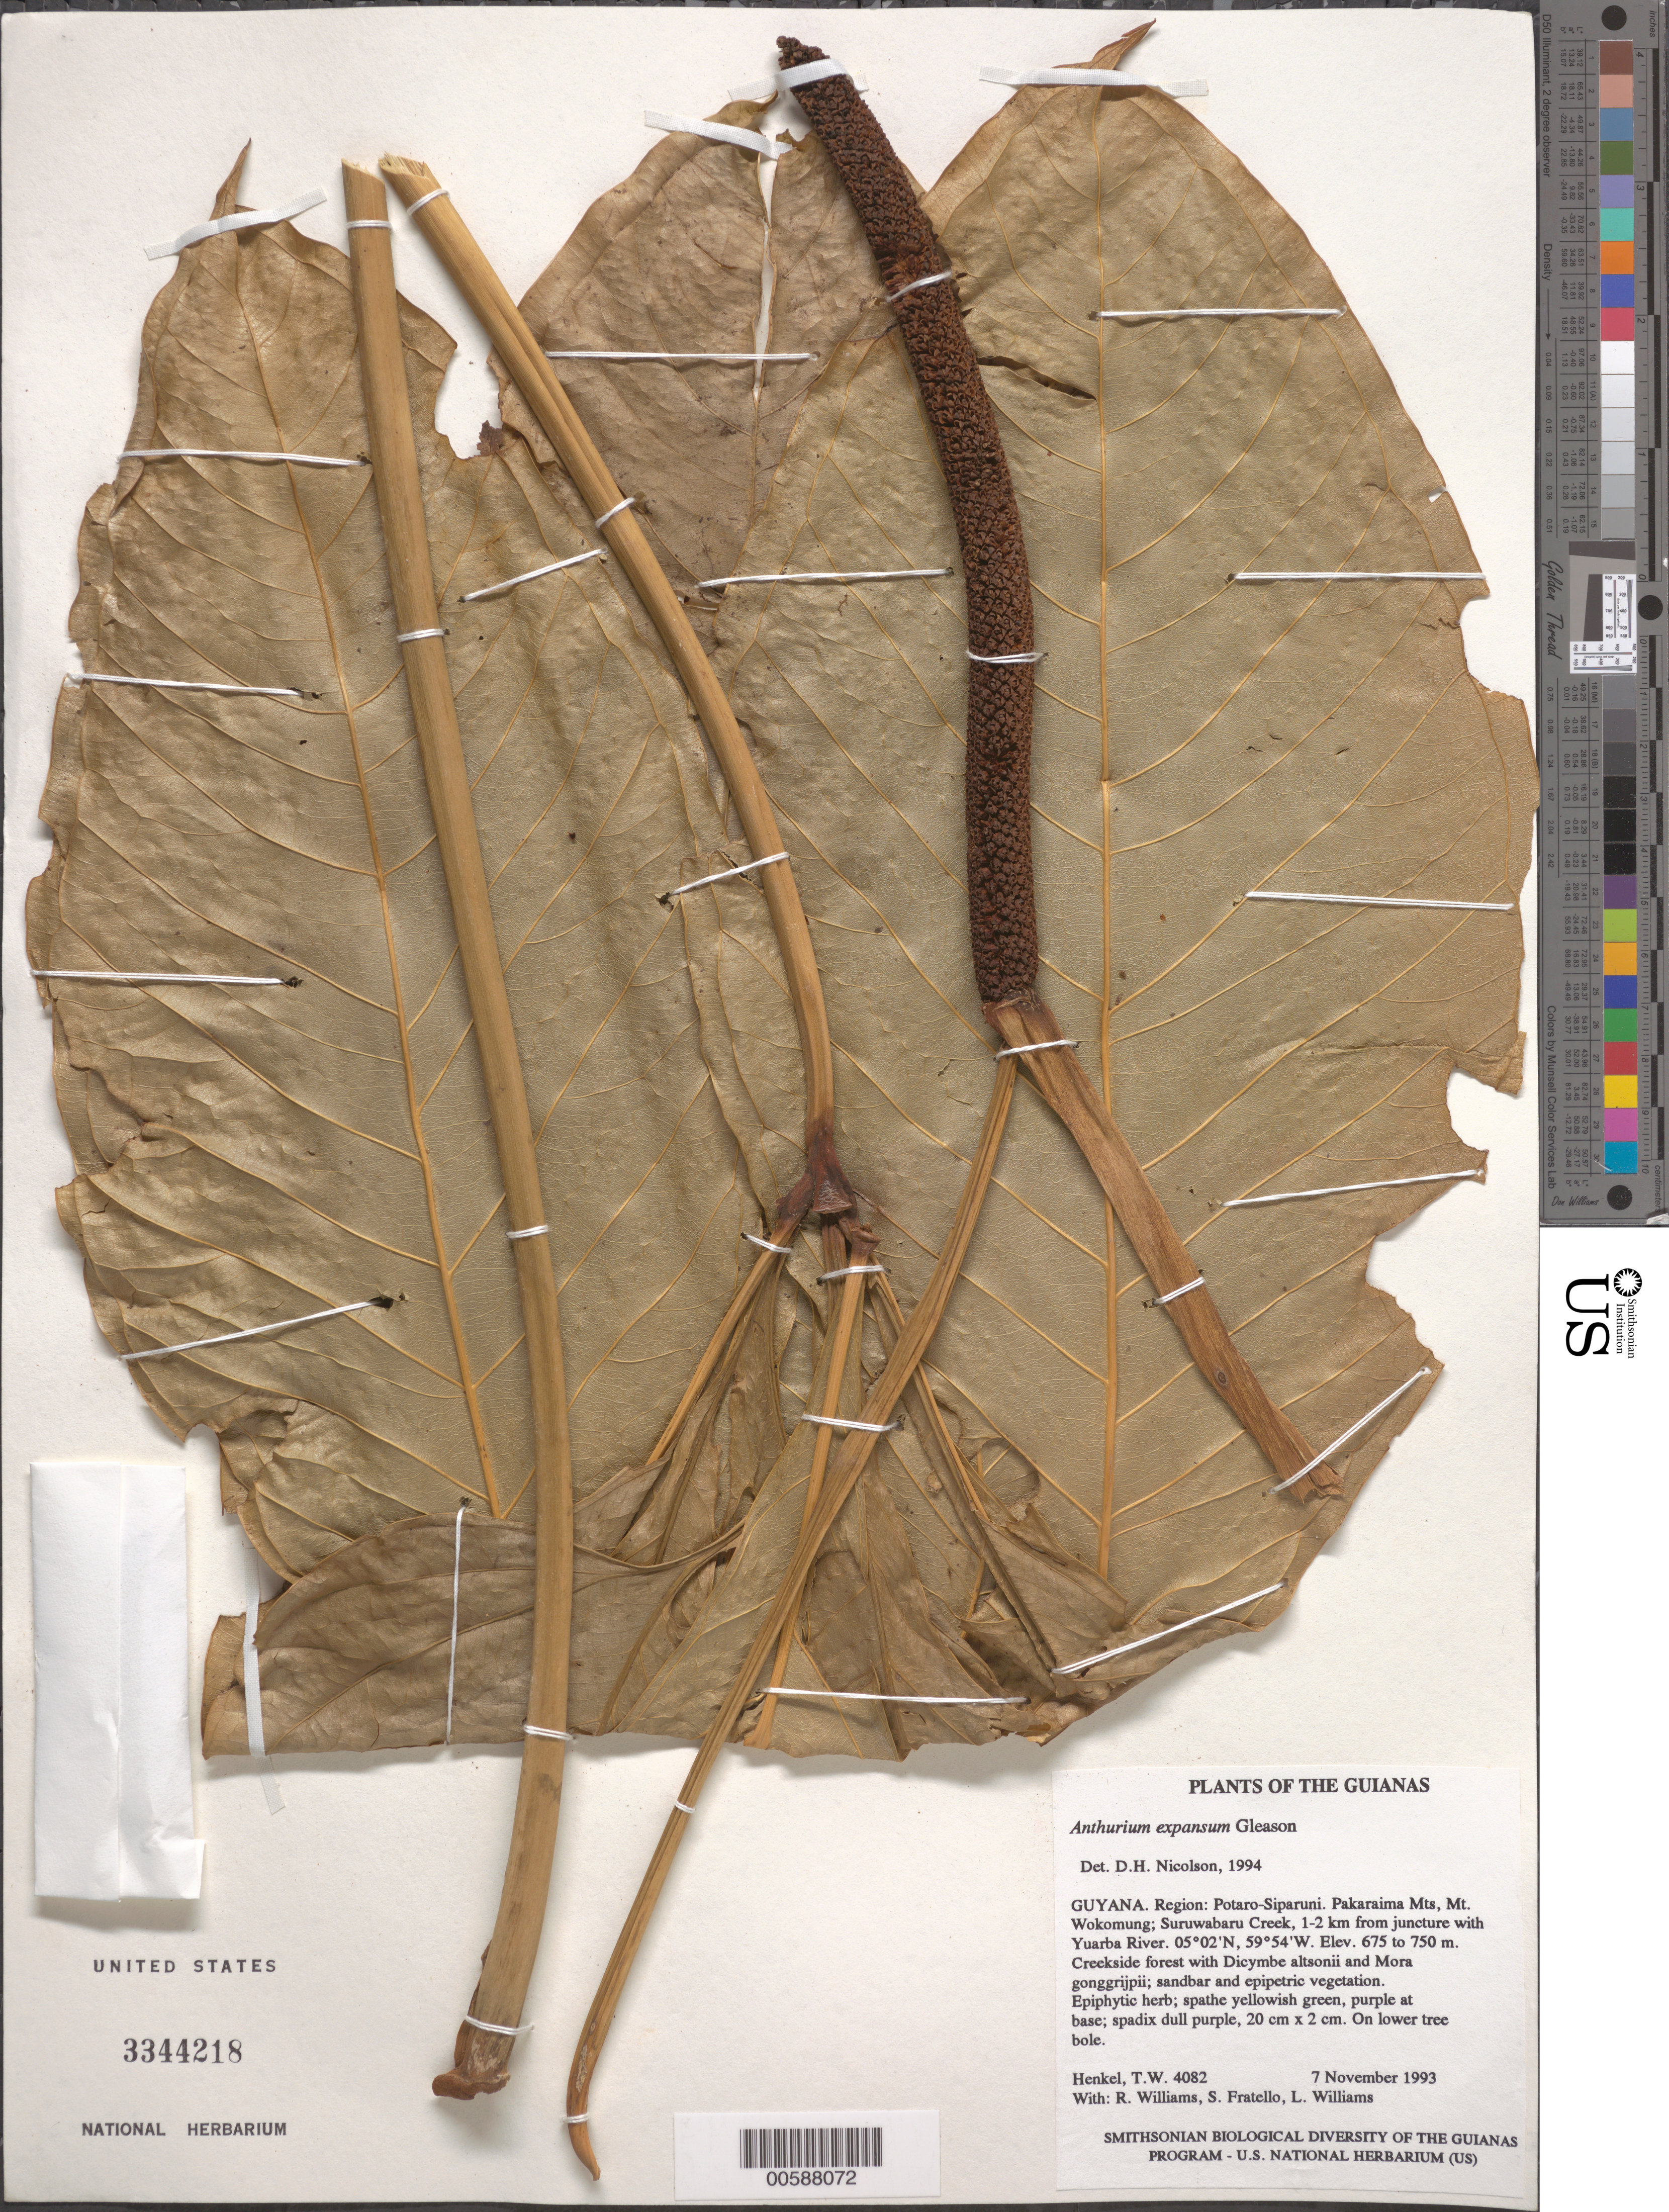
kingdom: Plantae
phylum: Tracheophyta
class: Liliopsida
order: Alismatales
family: Araceae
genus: Anthurium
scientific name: Anthurium expansum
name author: Gleason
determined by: Nicolson, Dan H.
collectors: T. Henkel, R. Williams, S. Fratello & L. Williams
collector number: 4082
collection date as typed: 7 November 1993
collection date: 1993-11-07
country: Guyana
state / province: Potaro-Siparuni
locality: Pakaraima Mts, Mt. Wokomung; Suruwabaru Creek, 1-2 km from juncture with Yuarba River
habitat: Creekside forest with Dicymbe altsonii and Mora gonggrijpii; sandbar and epipetric vegetation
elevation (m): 675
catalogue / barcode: US 3344218